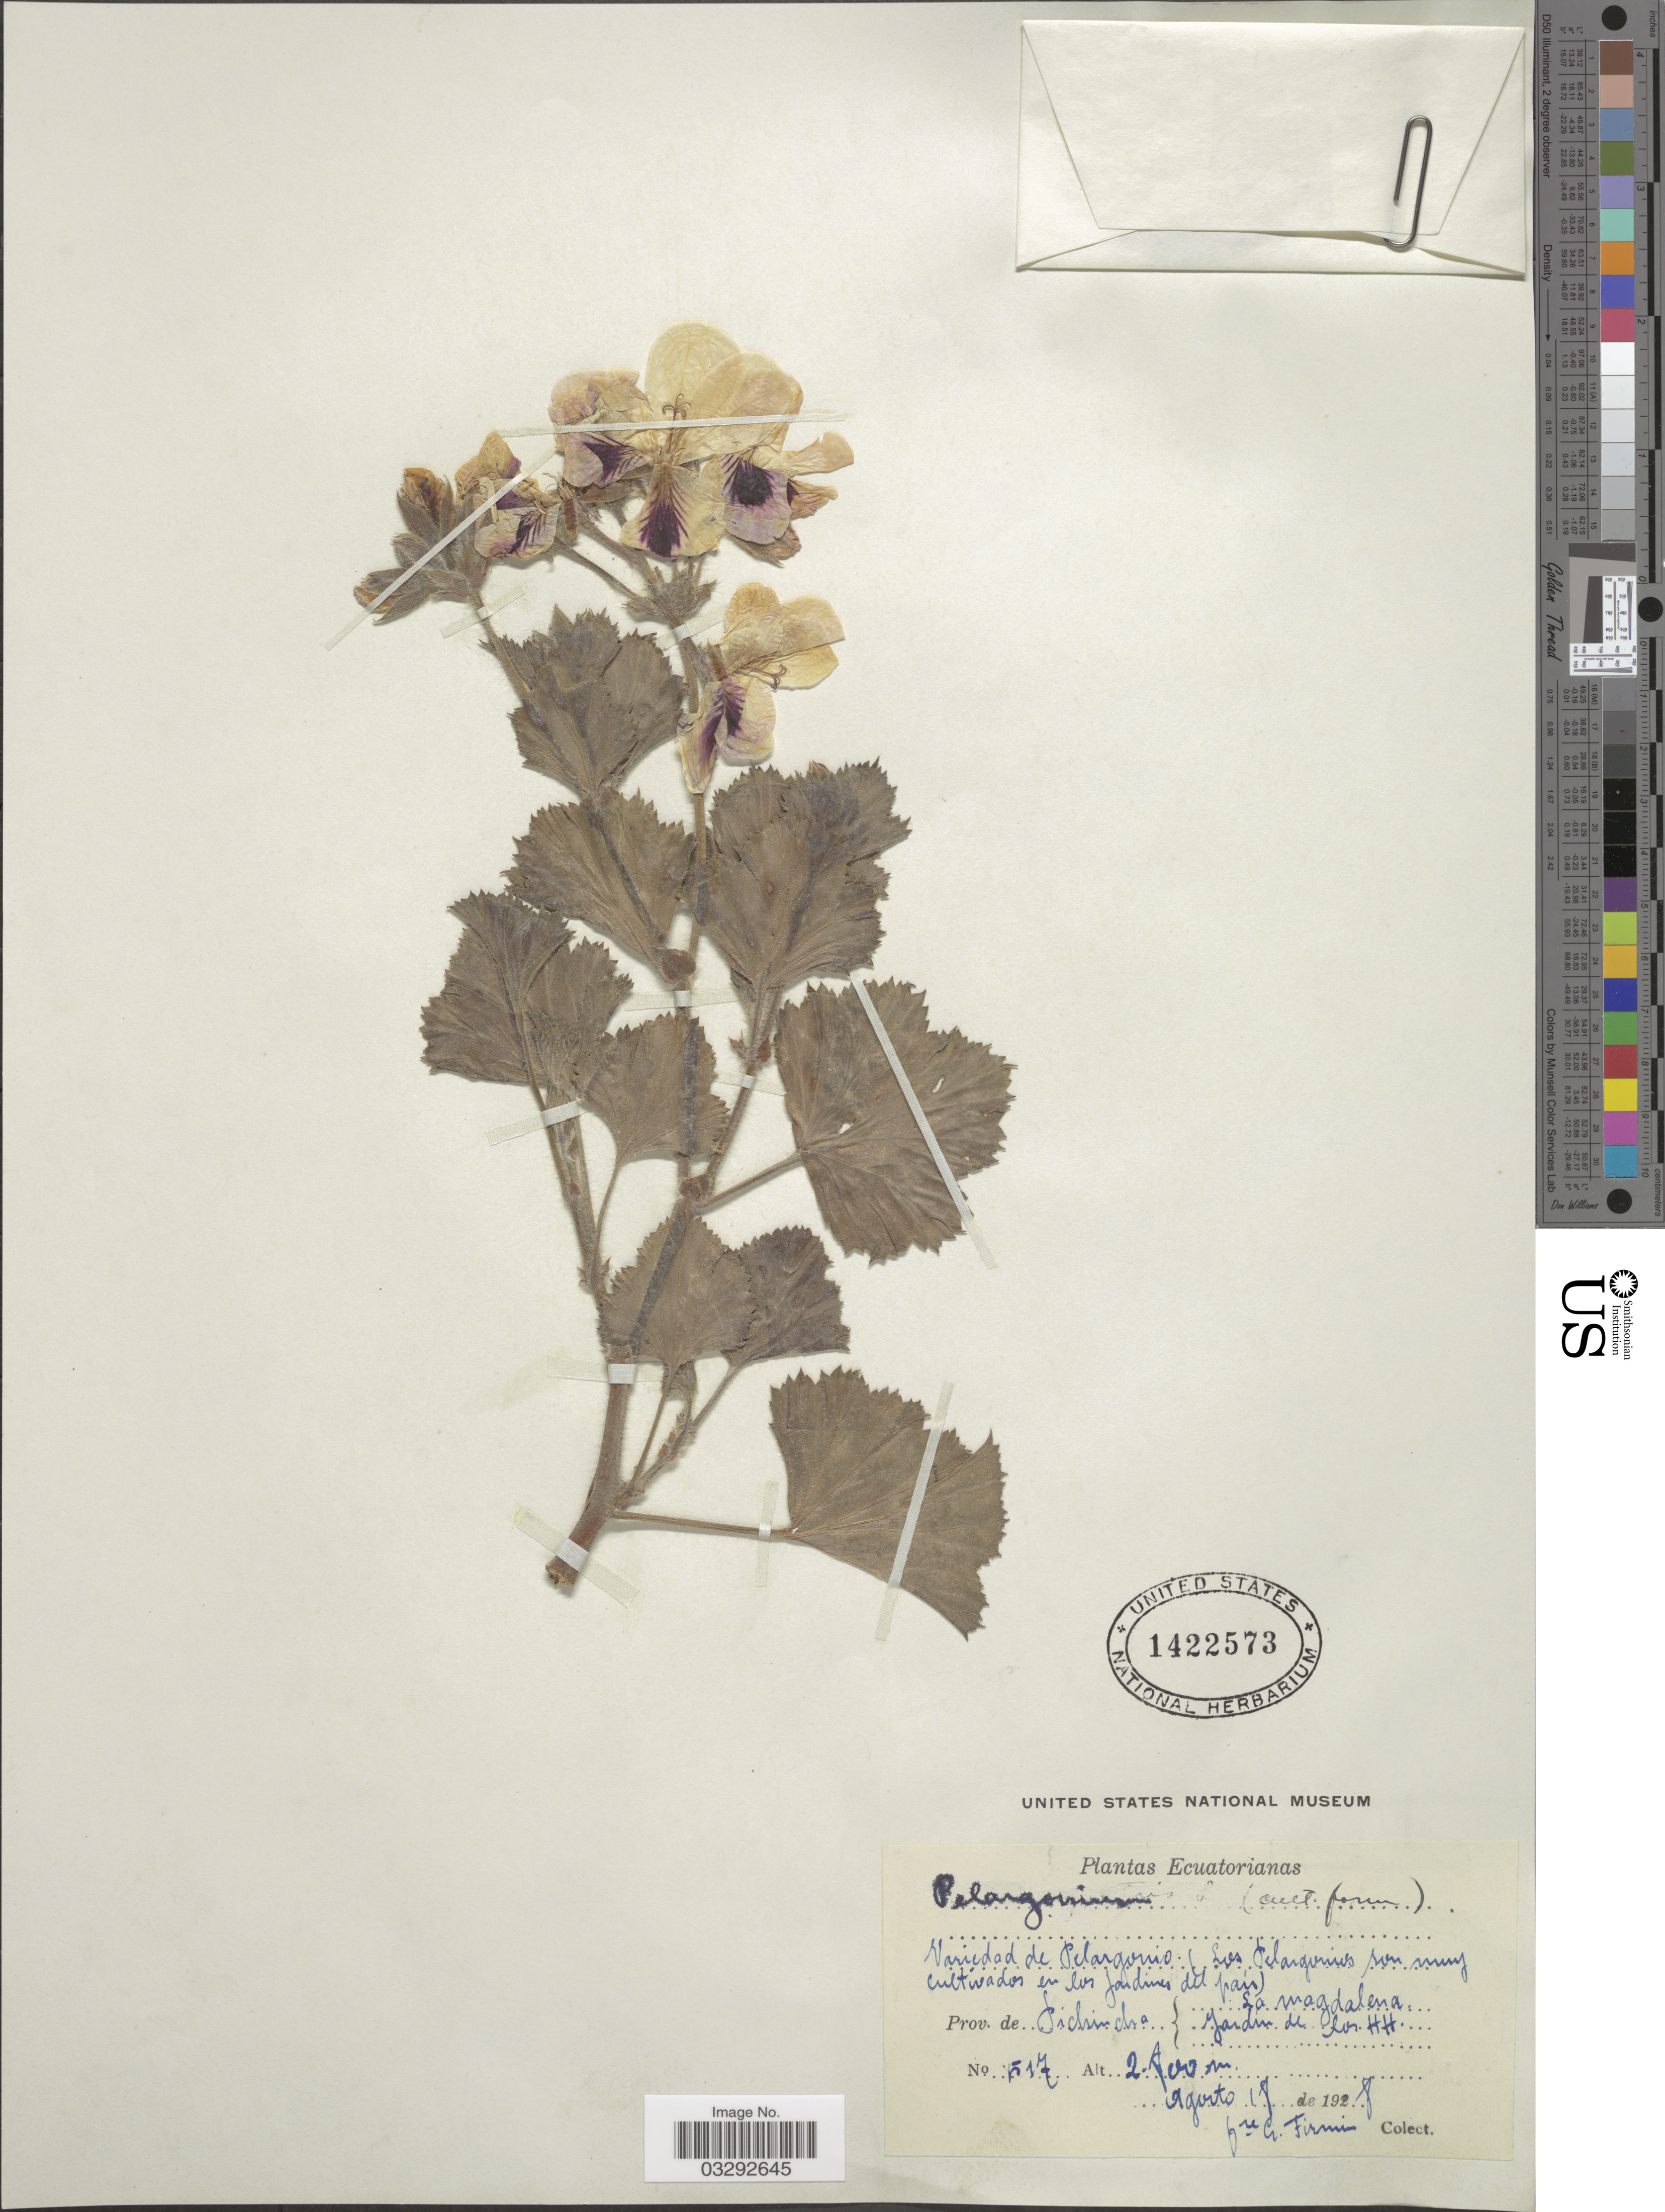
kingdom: Plantae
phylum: Tracheophyta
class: Magnoliopsida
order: Geraniales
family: Geraniaceae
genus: Pelargonium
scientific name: Pelargonium sp.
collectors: F. Firmin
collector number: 517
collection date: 1928-08-18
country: Ecuador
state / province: Pichincha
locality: La Magdalena, Jardin de Los H.H.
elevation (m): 2800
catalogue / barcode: US 1422573